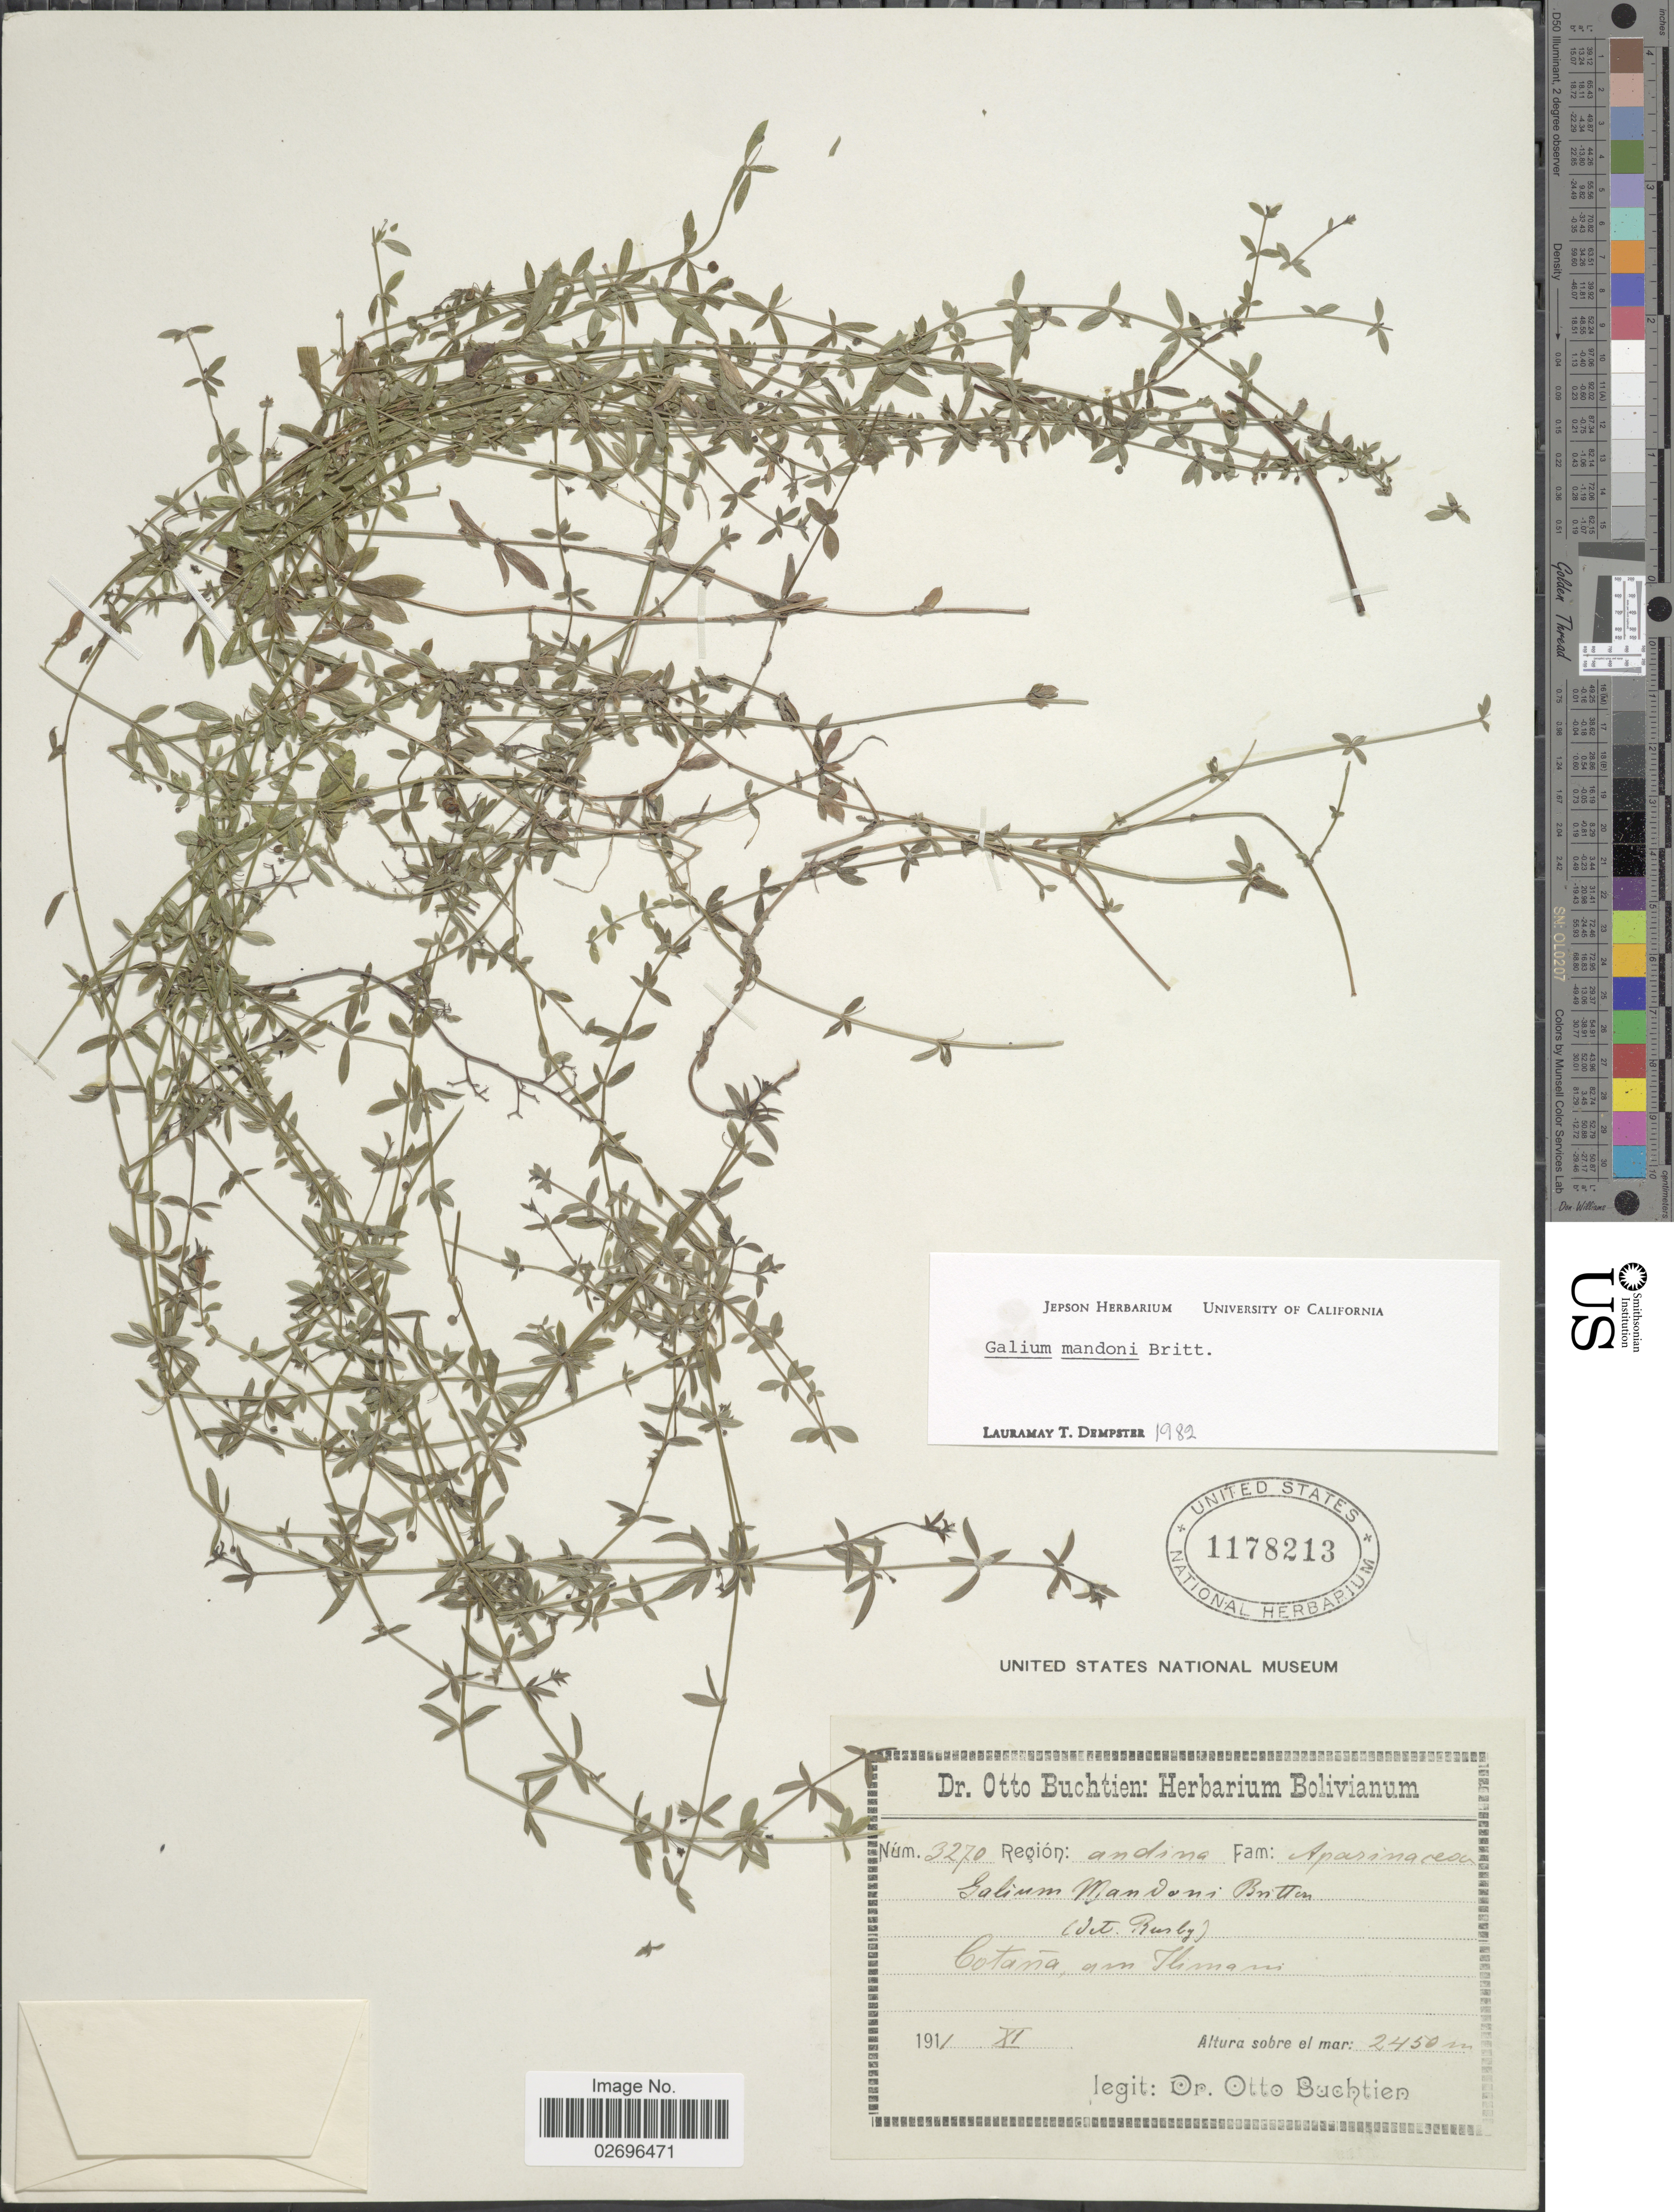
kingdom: Plantae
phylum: Tracheophyta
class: Magnoliopsida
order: Gentianales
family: Rubiaceae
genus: Galium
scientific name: Galium mandonii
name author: Britton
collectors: O. Buchtien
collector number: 3270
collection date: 1911-11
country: Bolivia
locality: Región: andina, Cotaña, am Ilimani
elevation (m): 2450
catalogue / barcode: US 1178213